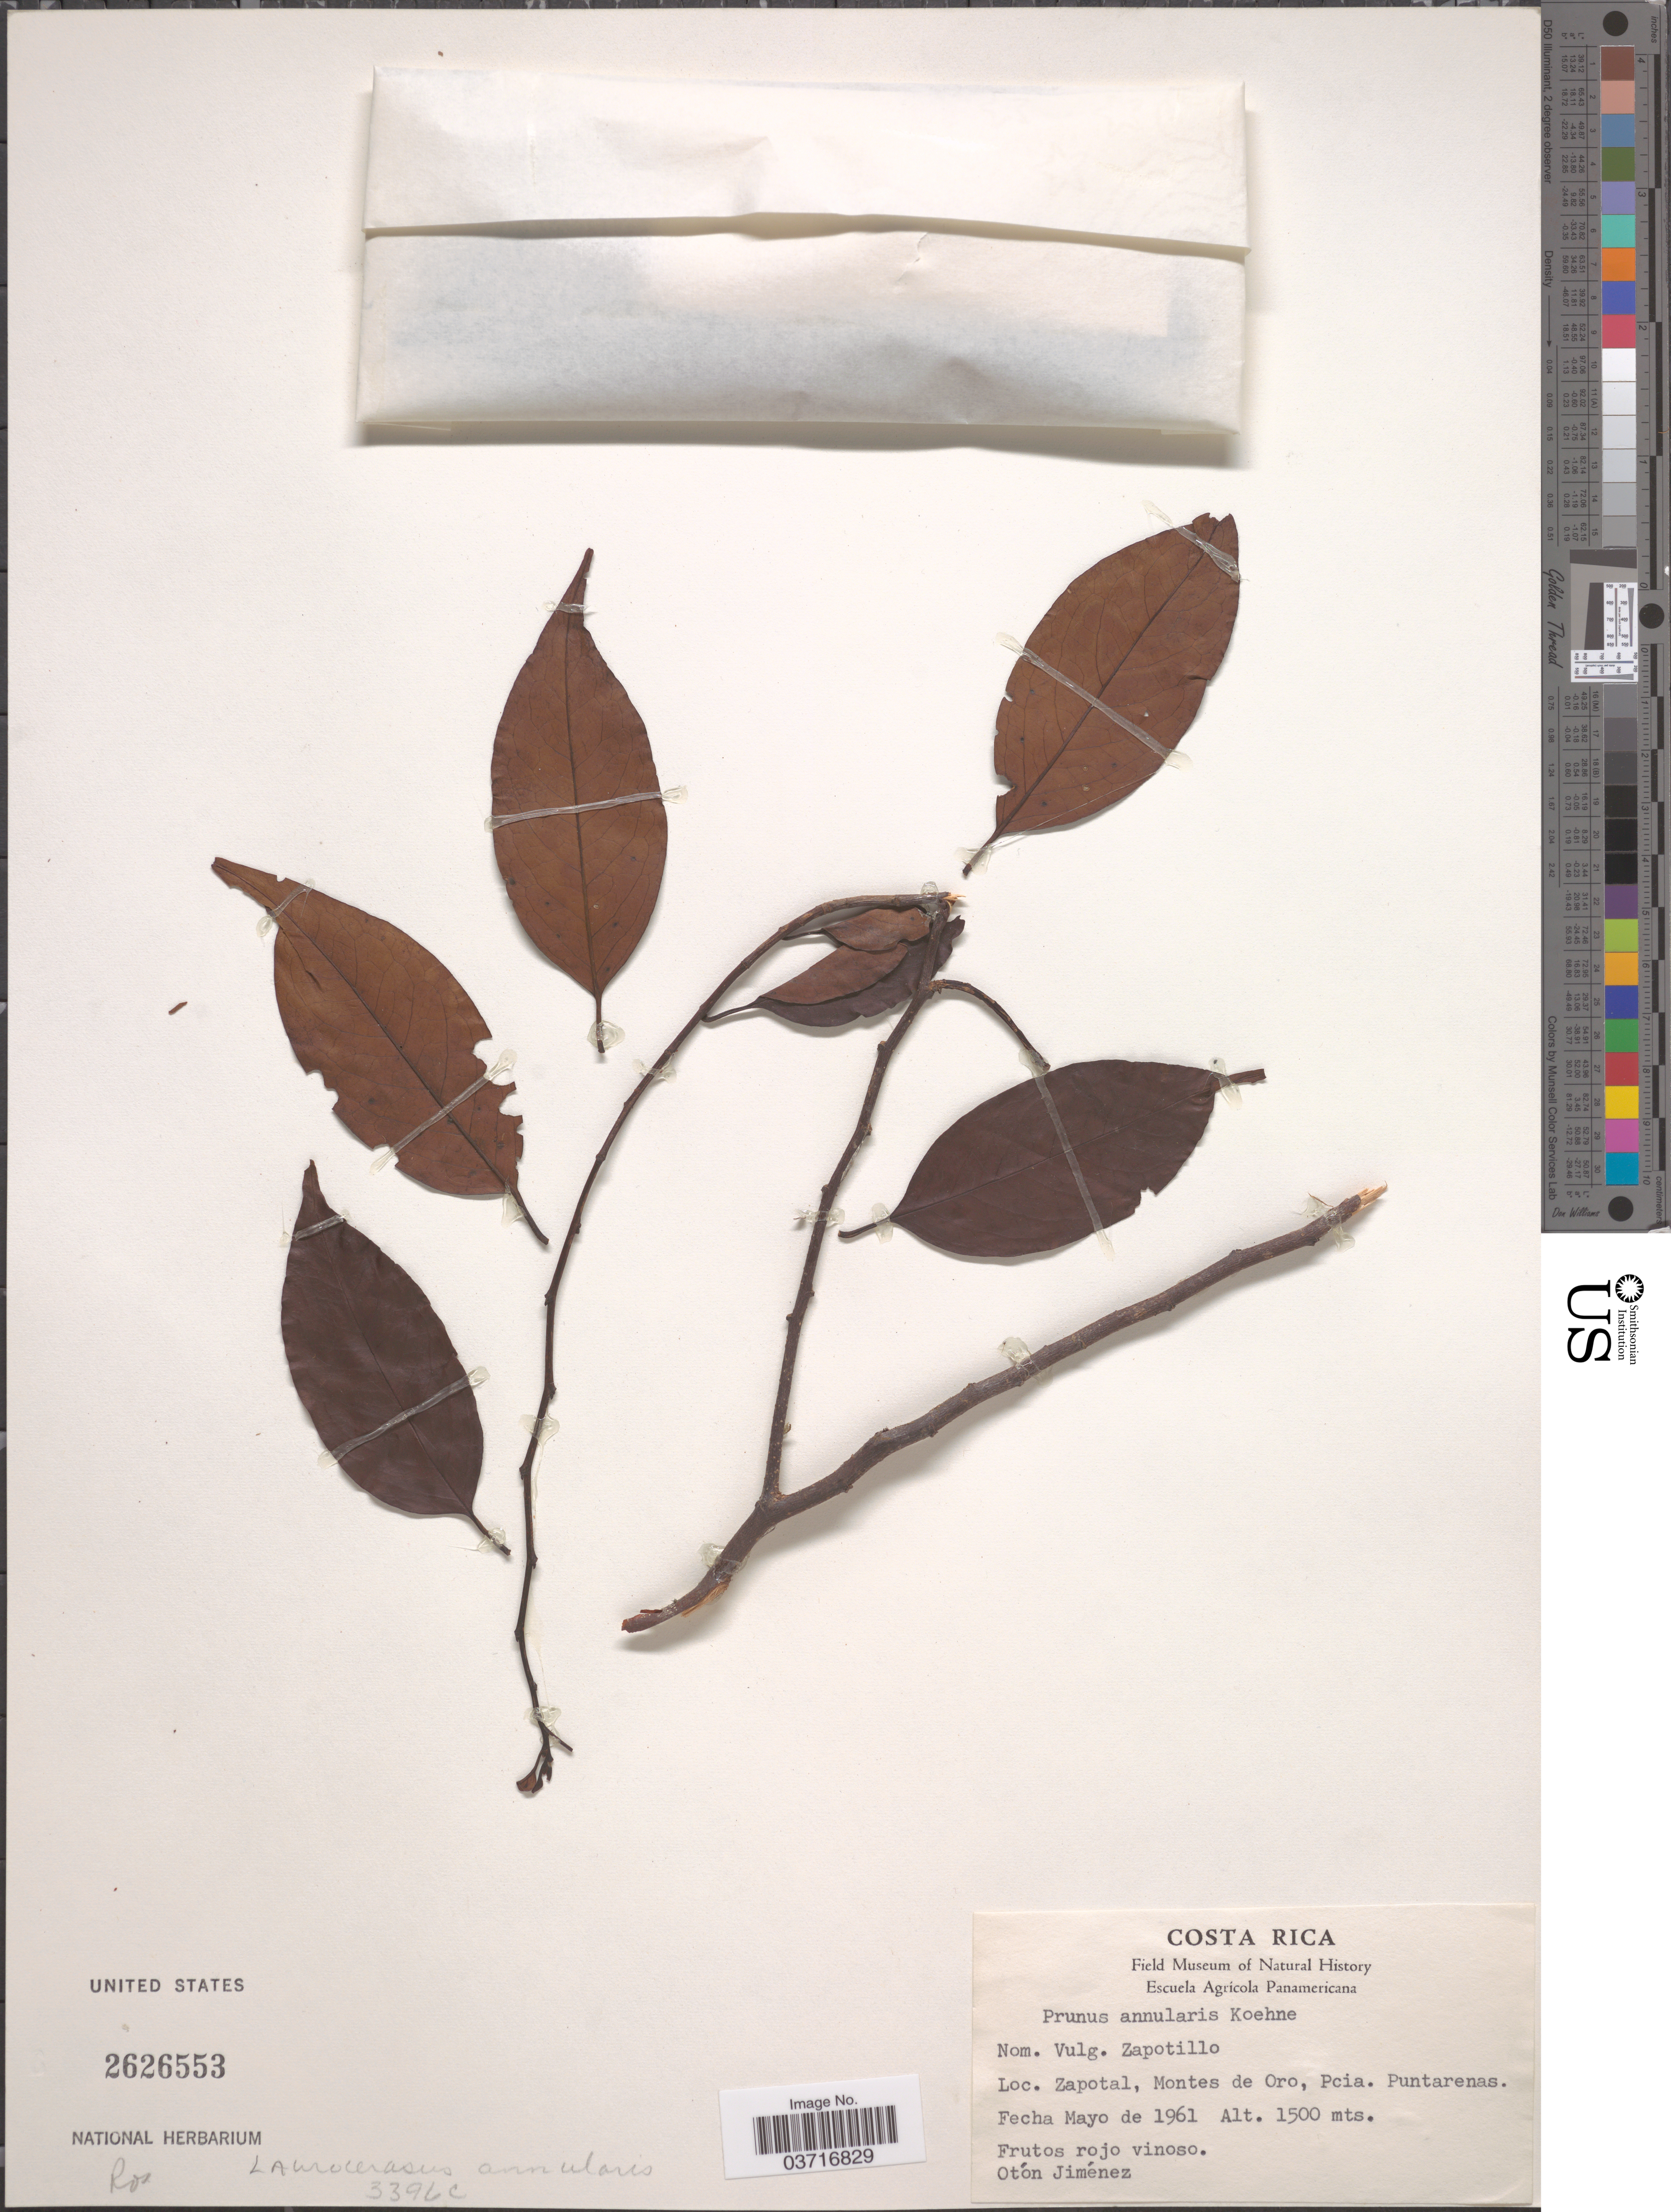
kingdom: Plantae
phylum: Tracheophyta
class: Magnoliopsida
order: Rosales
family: Rosaceae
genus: Prunus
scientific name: Prunus annularis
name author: Koehne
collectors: O. Jimenez L.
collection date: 1961-05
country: Costa Rica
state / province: Puntarenas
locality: Zapotal, Montes de Oro, Pcia. Puntarenas.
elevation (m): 1500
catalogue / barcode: US 2626553